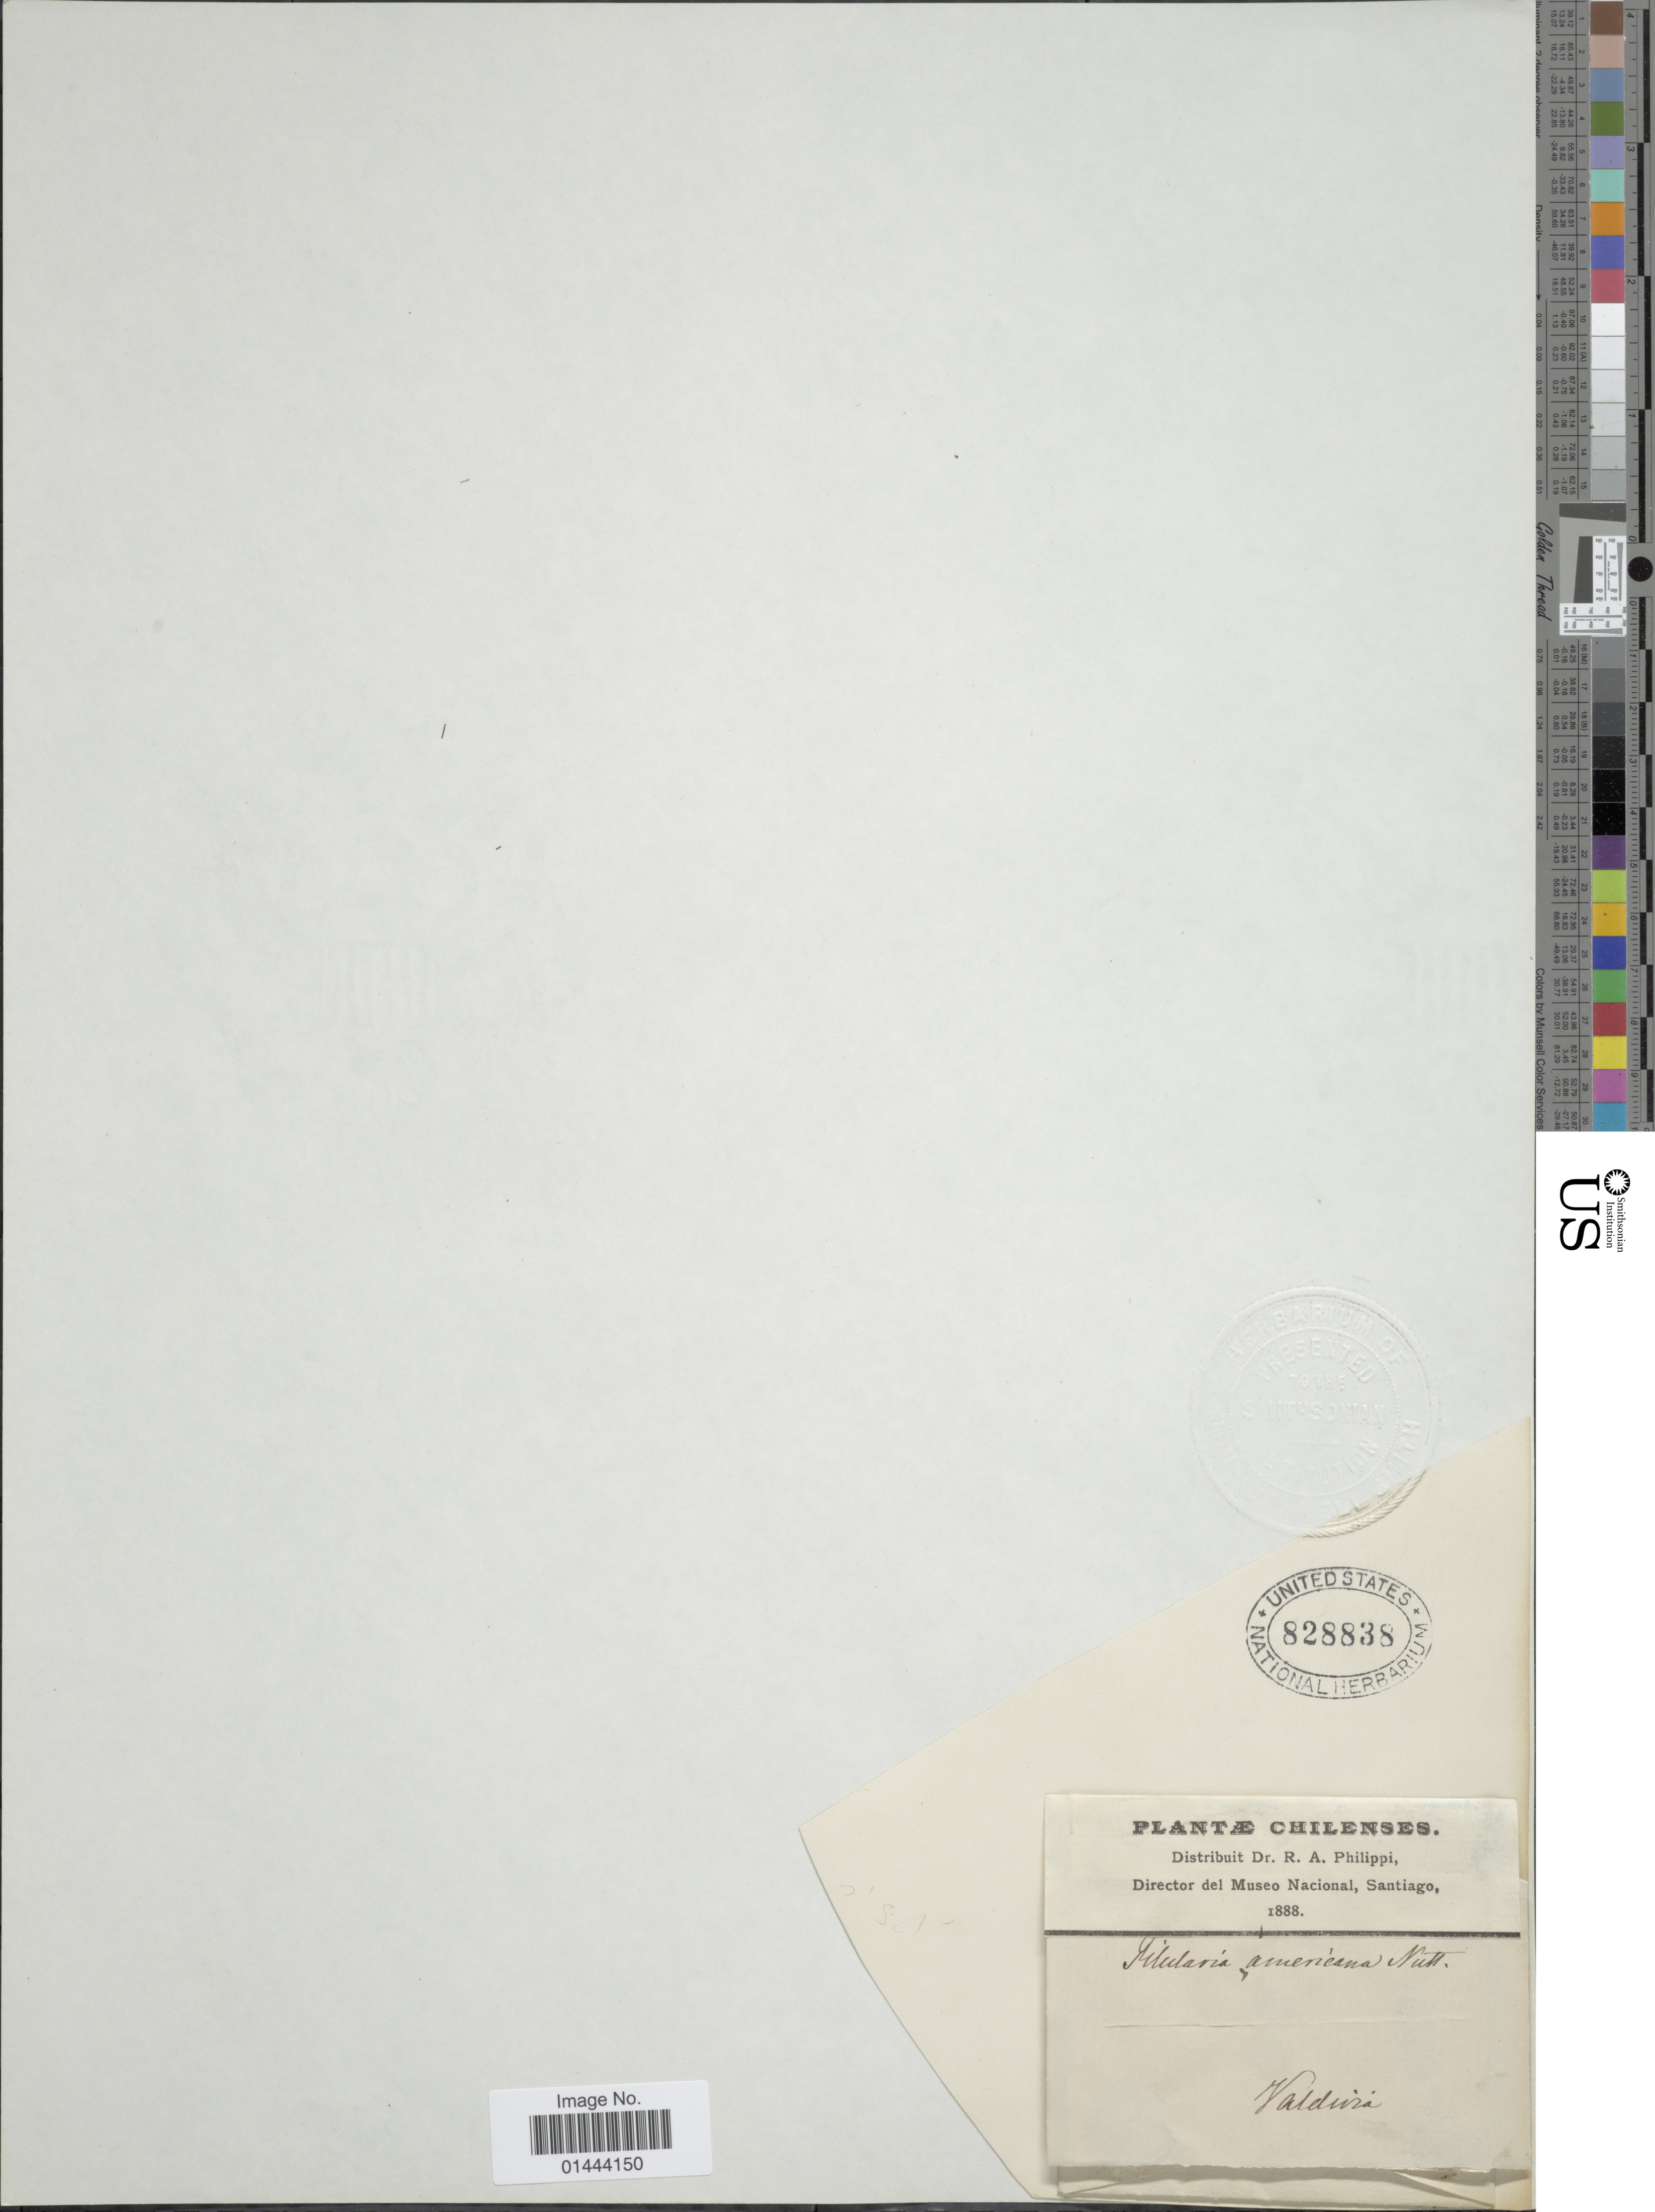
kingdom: Plantae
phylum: Tracheophyta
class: Polypodiopsida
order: Salviniales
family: Marsileaceae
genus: Pilularia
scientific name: Pilularia americana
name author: A. Braun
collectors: R. A. Philippi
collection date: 1888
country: Chile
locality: Valdivia.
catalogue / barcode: US 828838